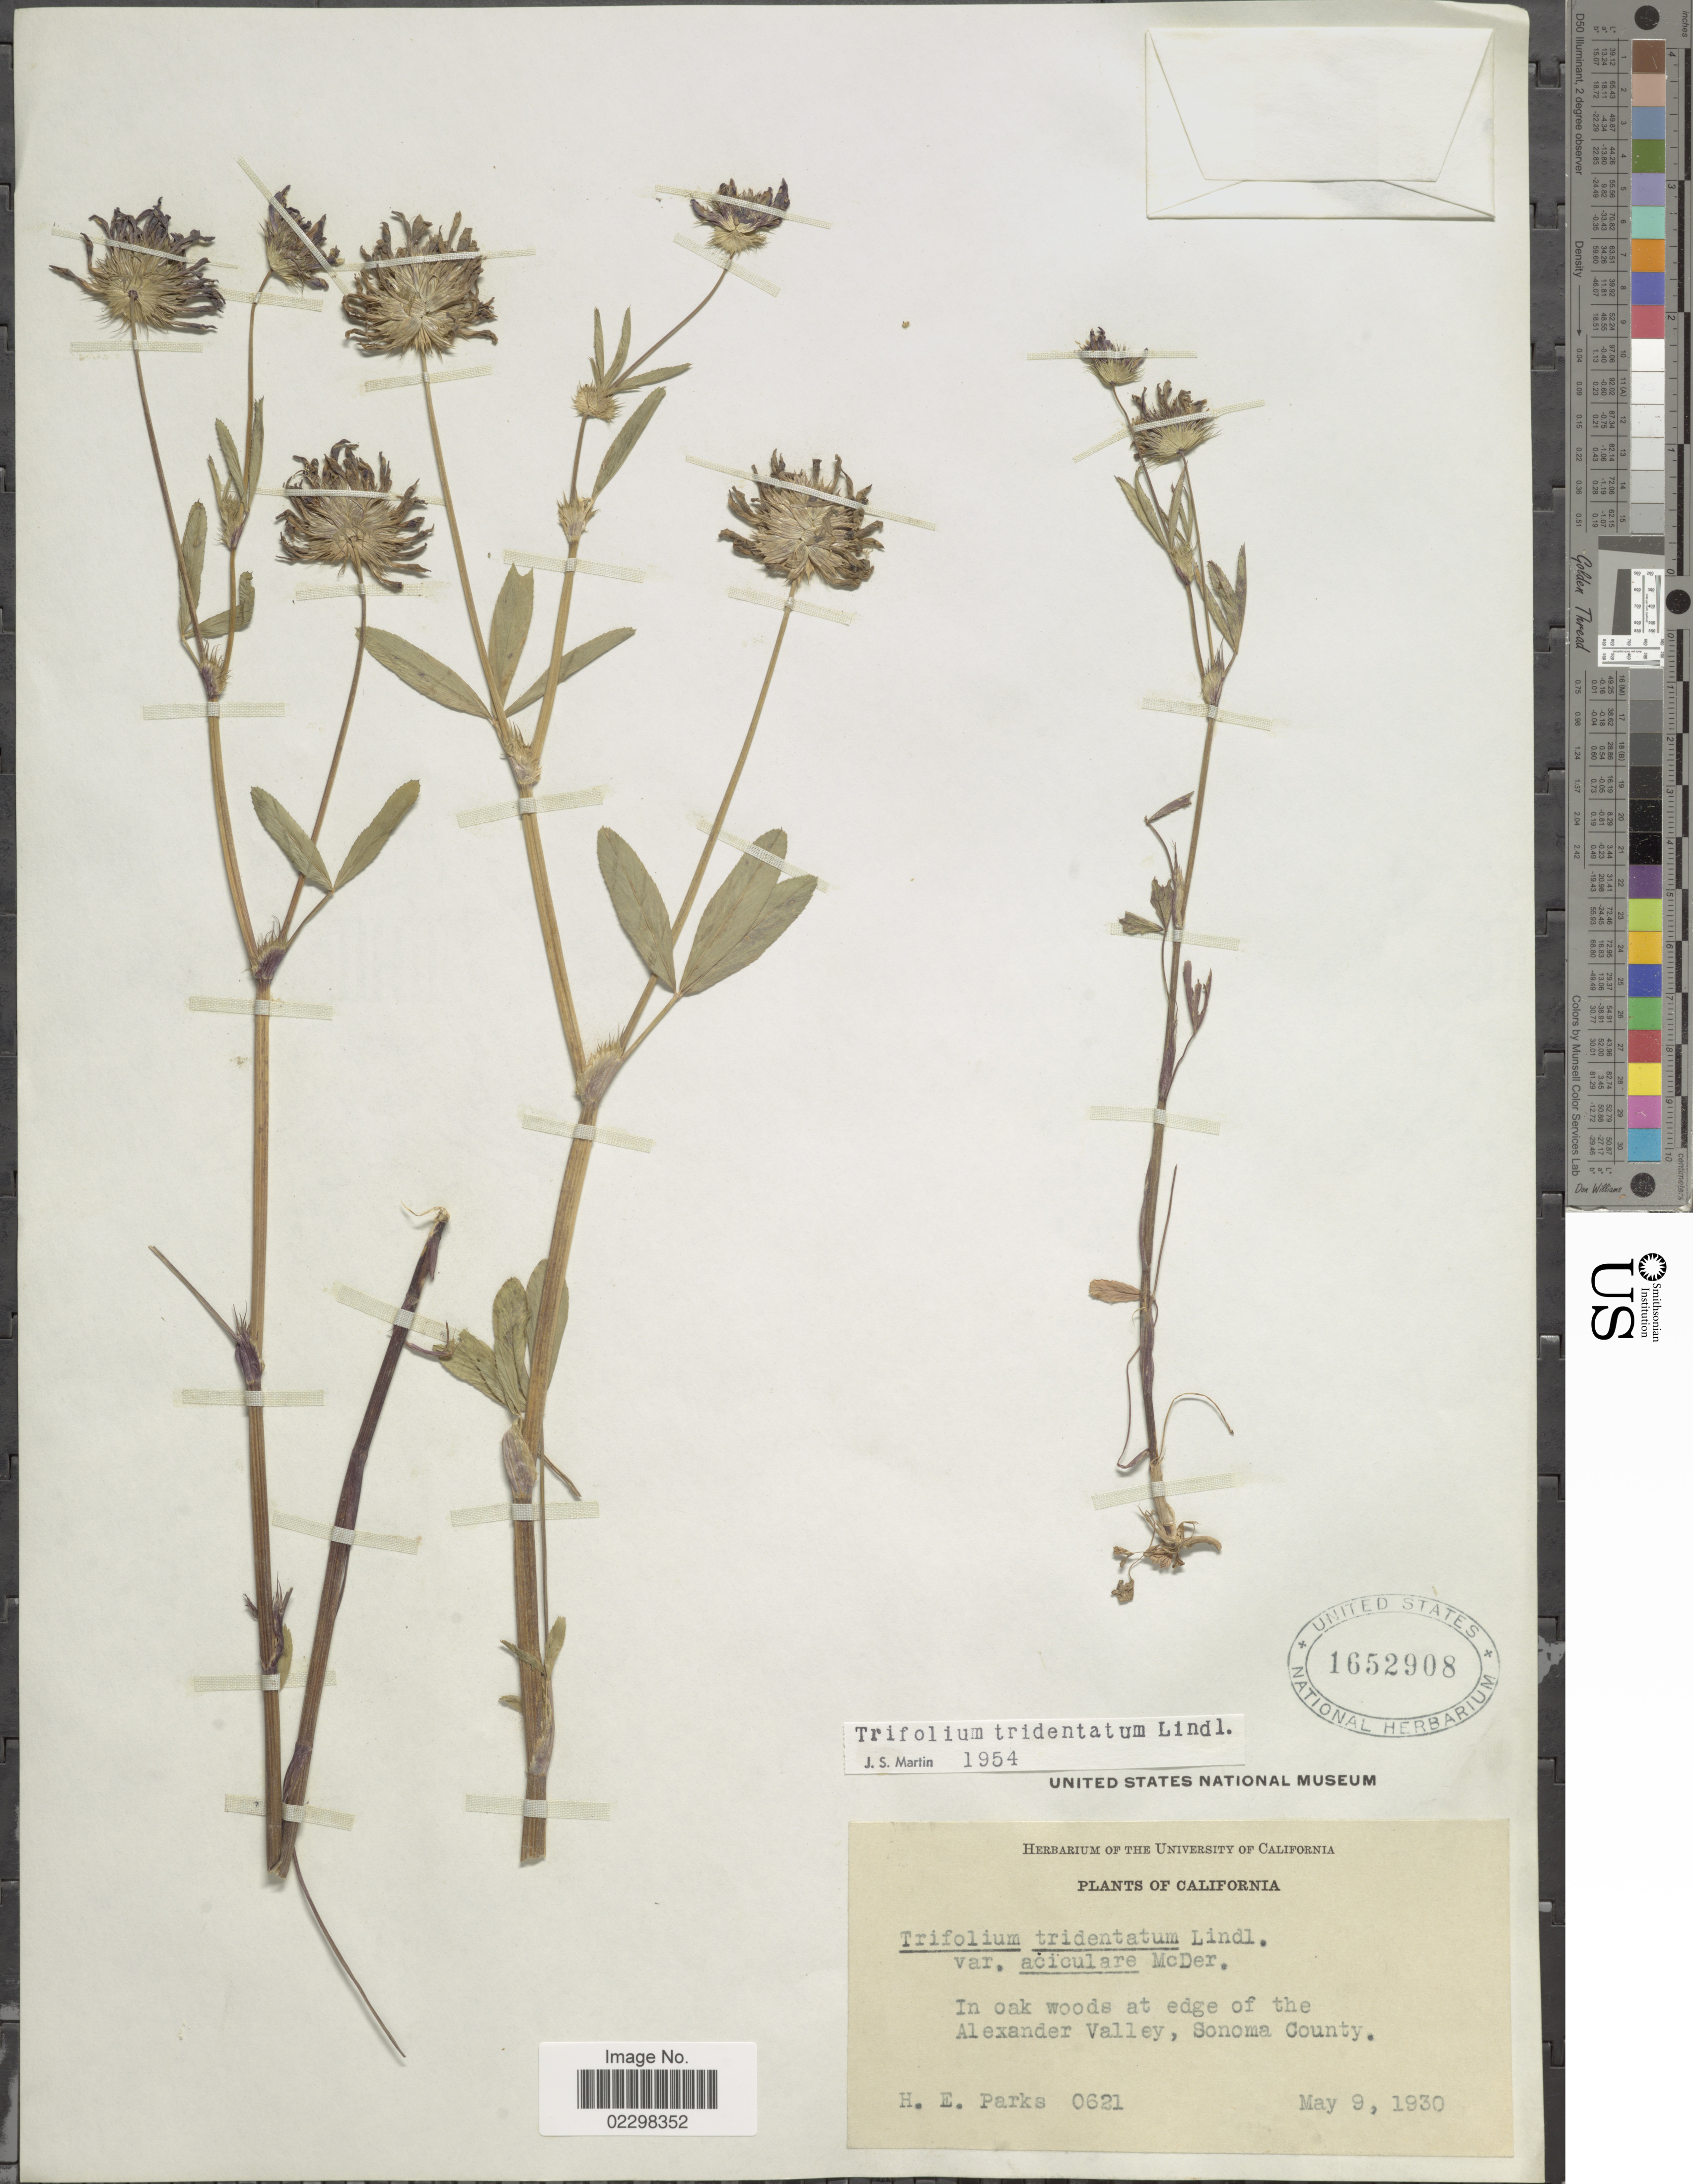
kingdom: Plantae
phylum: Tracheophyta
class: Magnoliopsida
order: Fabales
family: Fabaceae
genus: Trifolium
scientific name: Trifolium tridentatum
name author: Lindl.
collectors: H. E. Parks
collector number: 0621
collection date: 1930-05-09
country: United States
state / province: California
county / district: Sonoma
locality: California. In oak woods at edge of the Alexander Valley, Sonoma County.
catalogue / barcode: US 1652908